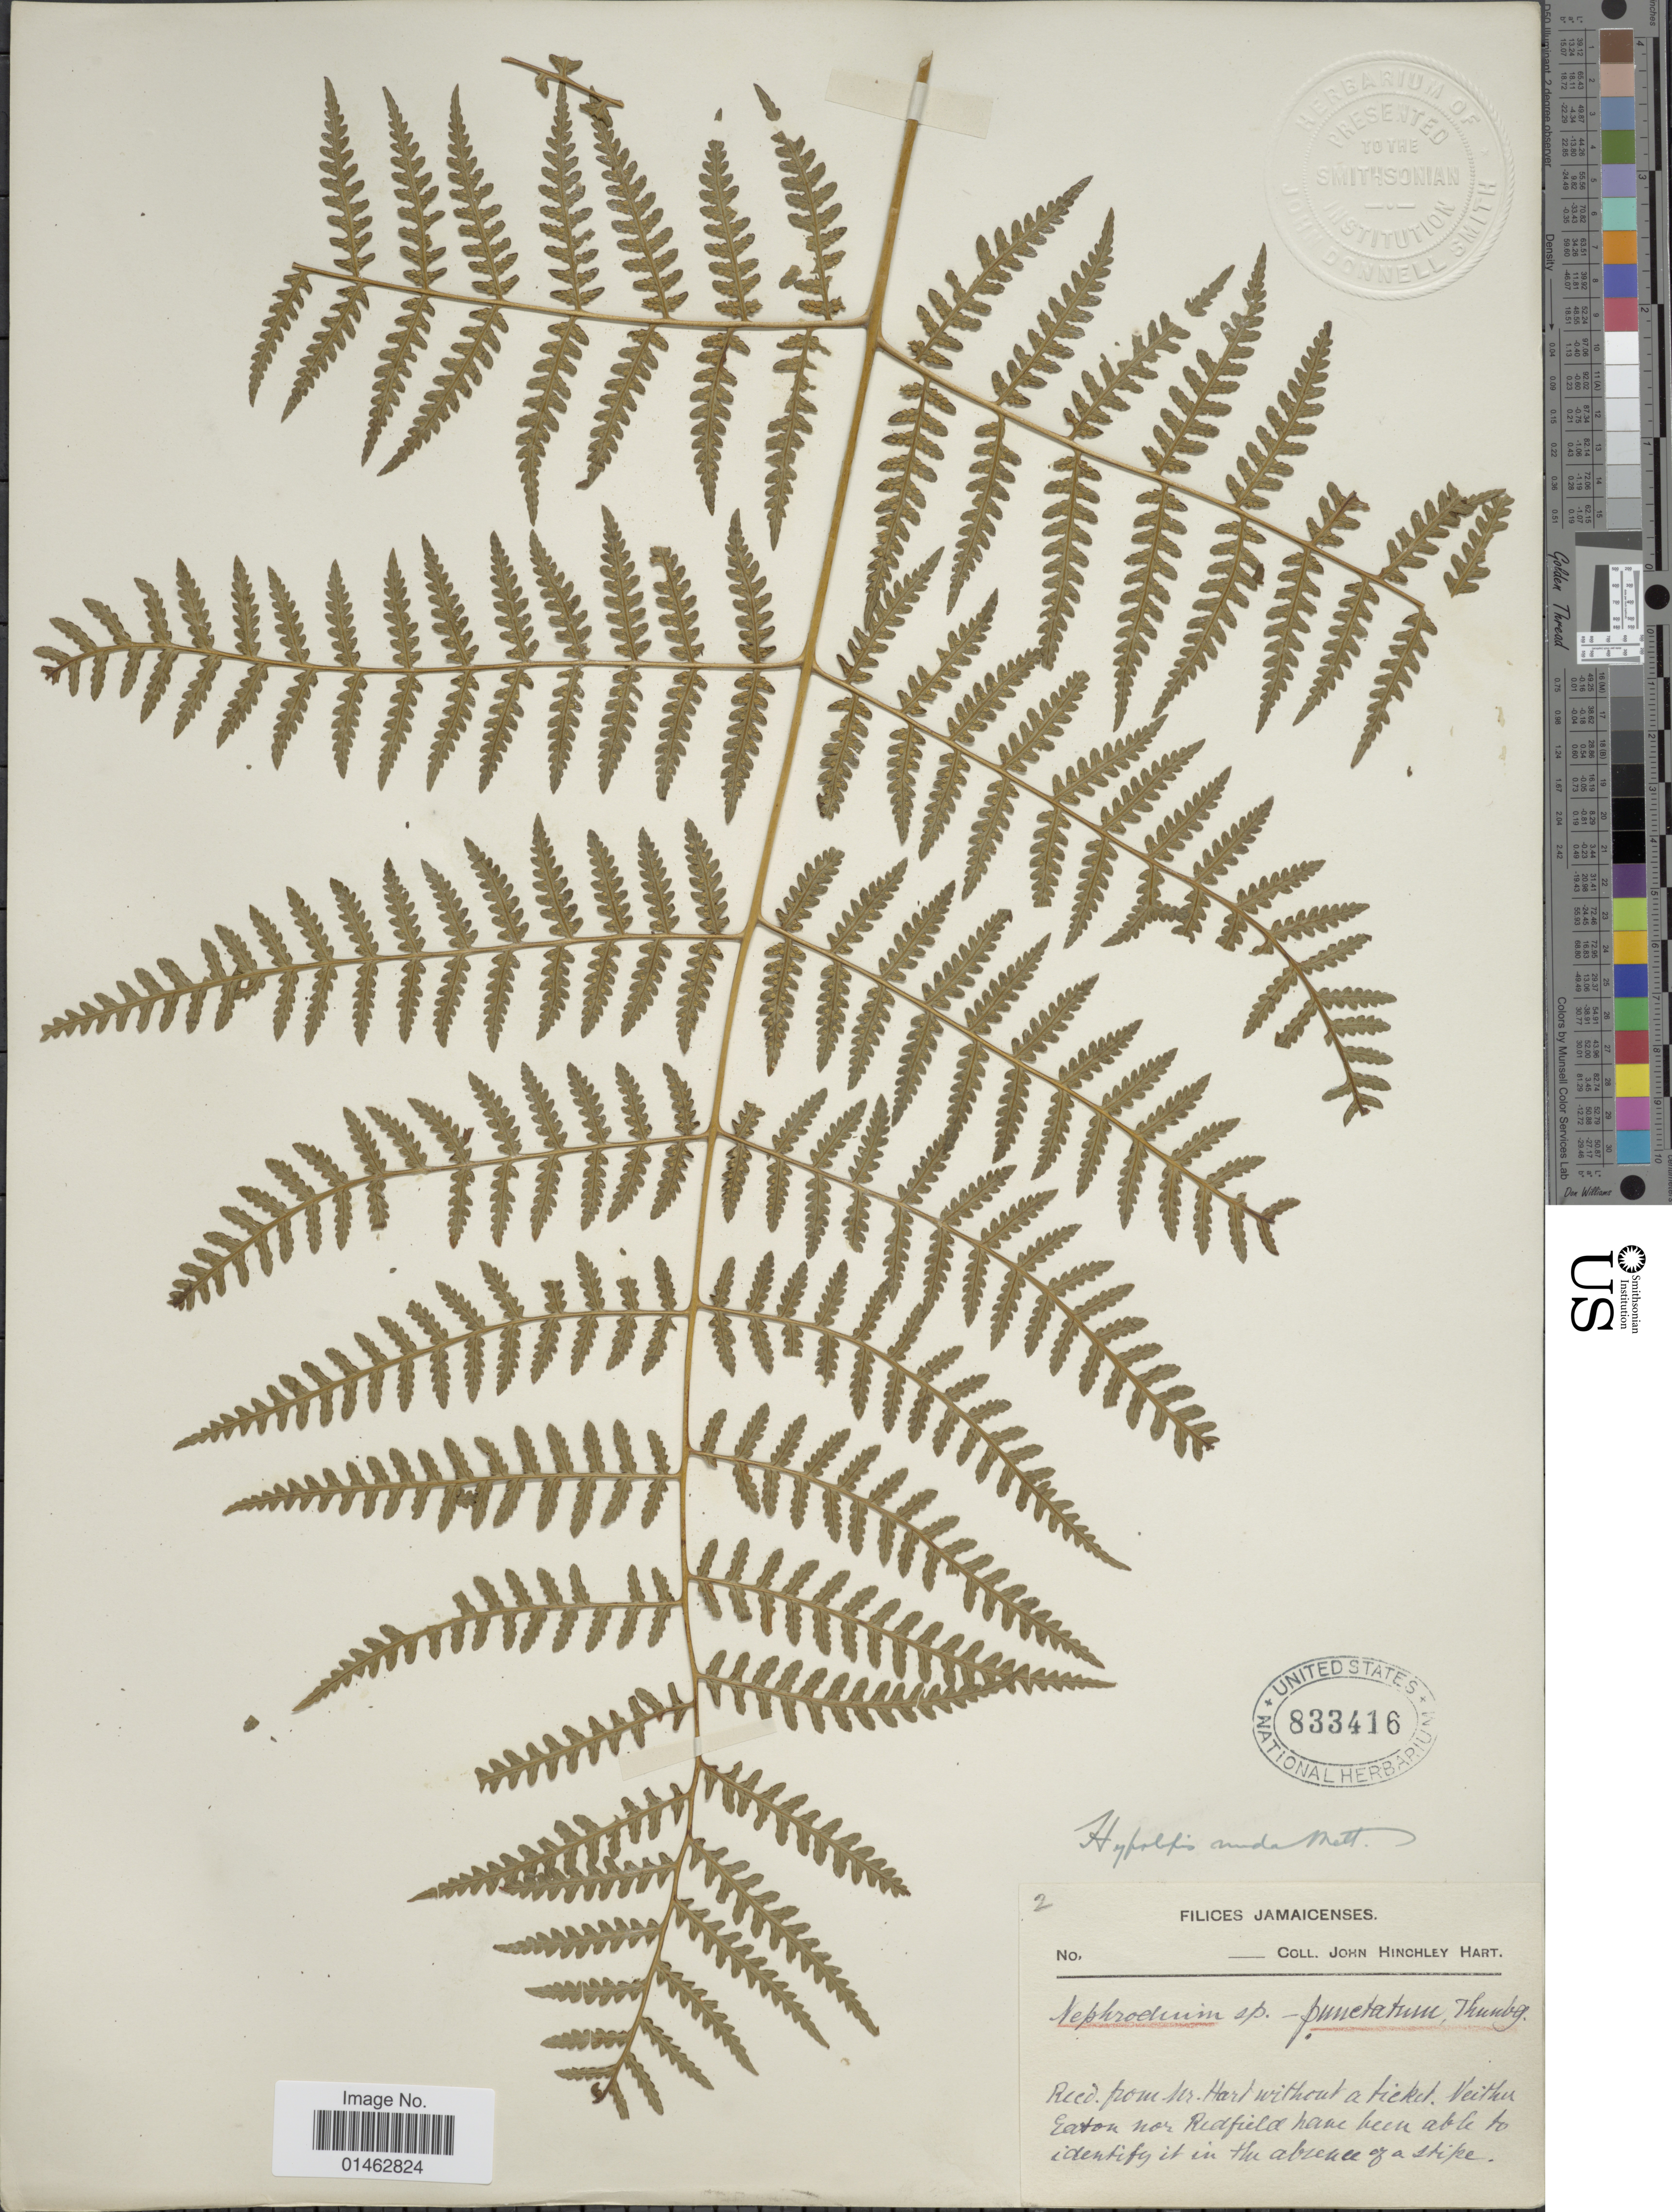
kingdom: Plantae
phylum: Tracheophyta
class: Polypodiopsida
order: Polypodiales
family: Dennstaedtiaceae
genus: Hypolepis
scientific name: Hypolepis nuda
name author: Mett. ex Kuhn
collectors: J. H. Hart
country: Jamaica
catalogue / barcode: US 833416